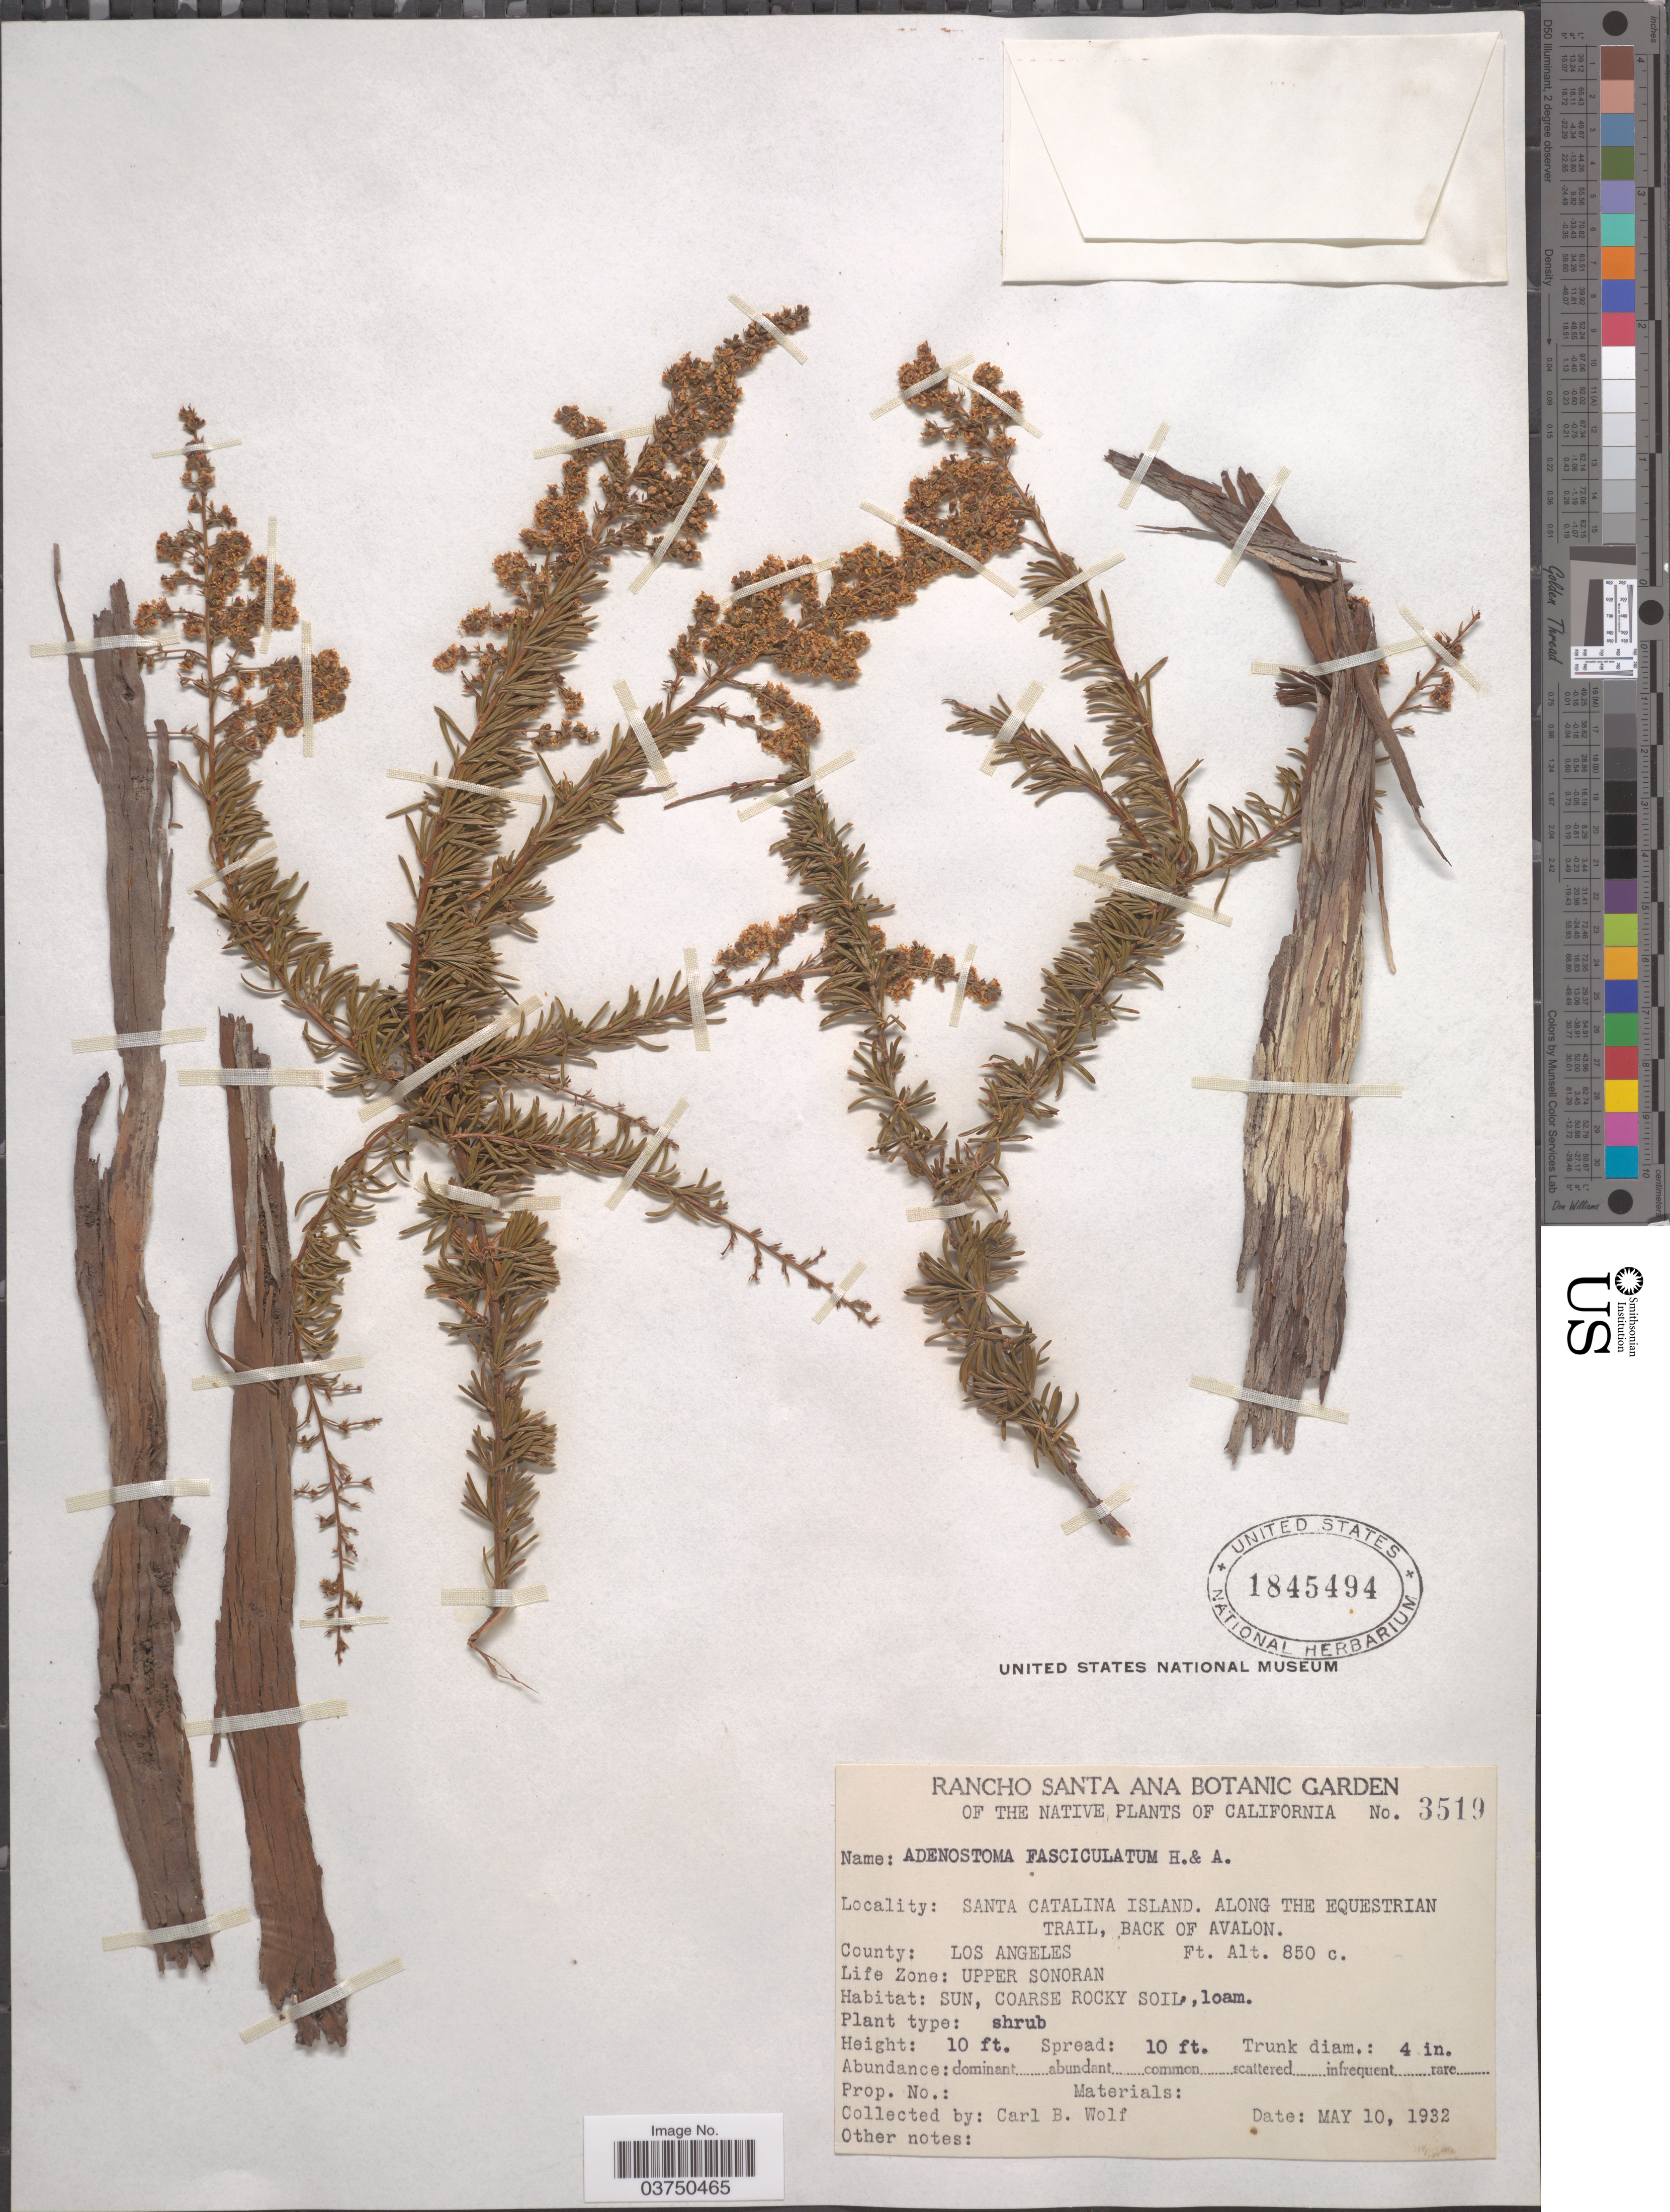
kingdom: Plantae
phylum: Tracheophyta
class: Magnoliopsida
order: Rosales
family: Rosaceae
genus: Adenostoma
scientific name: Adenostoma fasciculatum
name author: Hook. & Arn.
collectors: C. B. Wolf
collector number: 3519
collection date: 1932-05-10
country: United States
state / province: California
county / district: Los Angeles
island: Santa Catalina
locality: Santa Catalina Island. Along the Equestrian Trail, Back of Avalon. County: Los Angeles. Life Zone: Upper Sonoran.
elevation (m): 259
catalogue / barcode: US 1845494